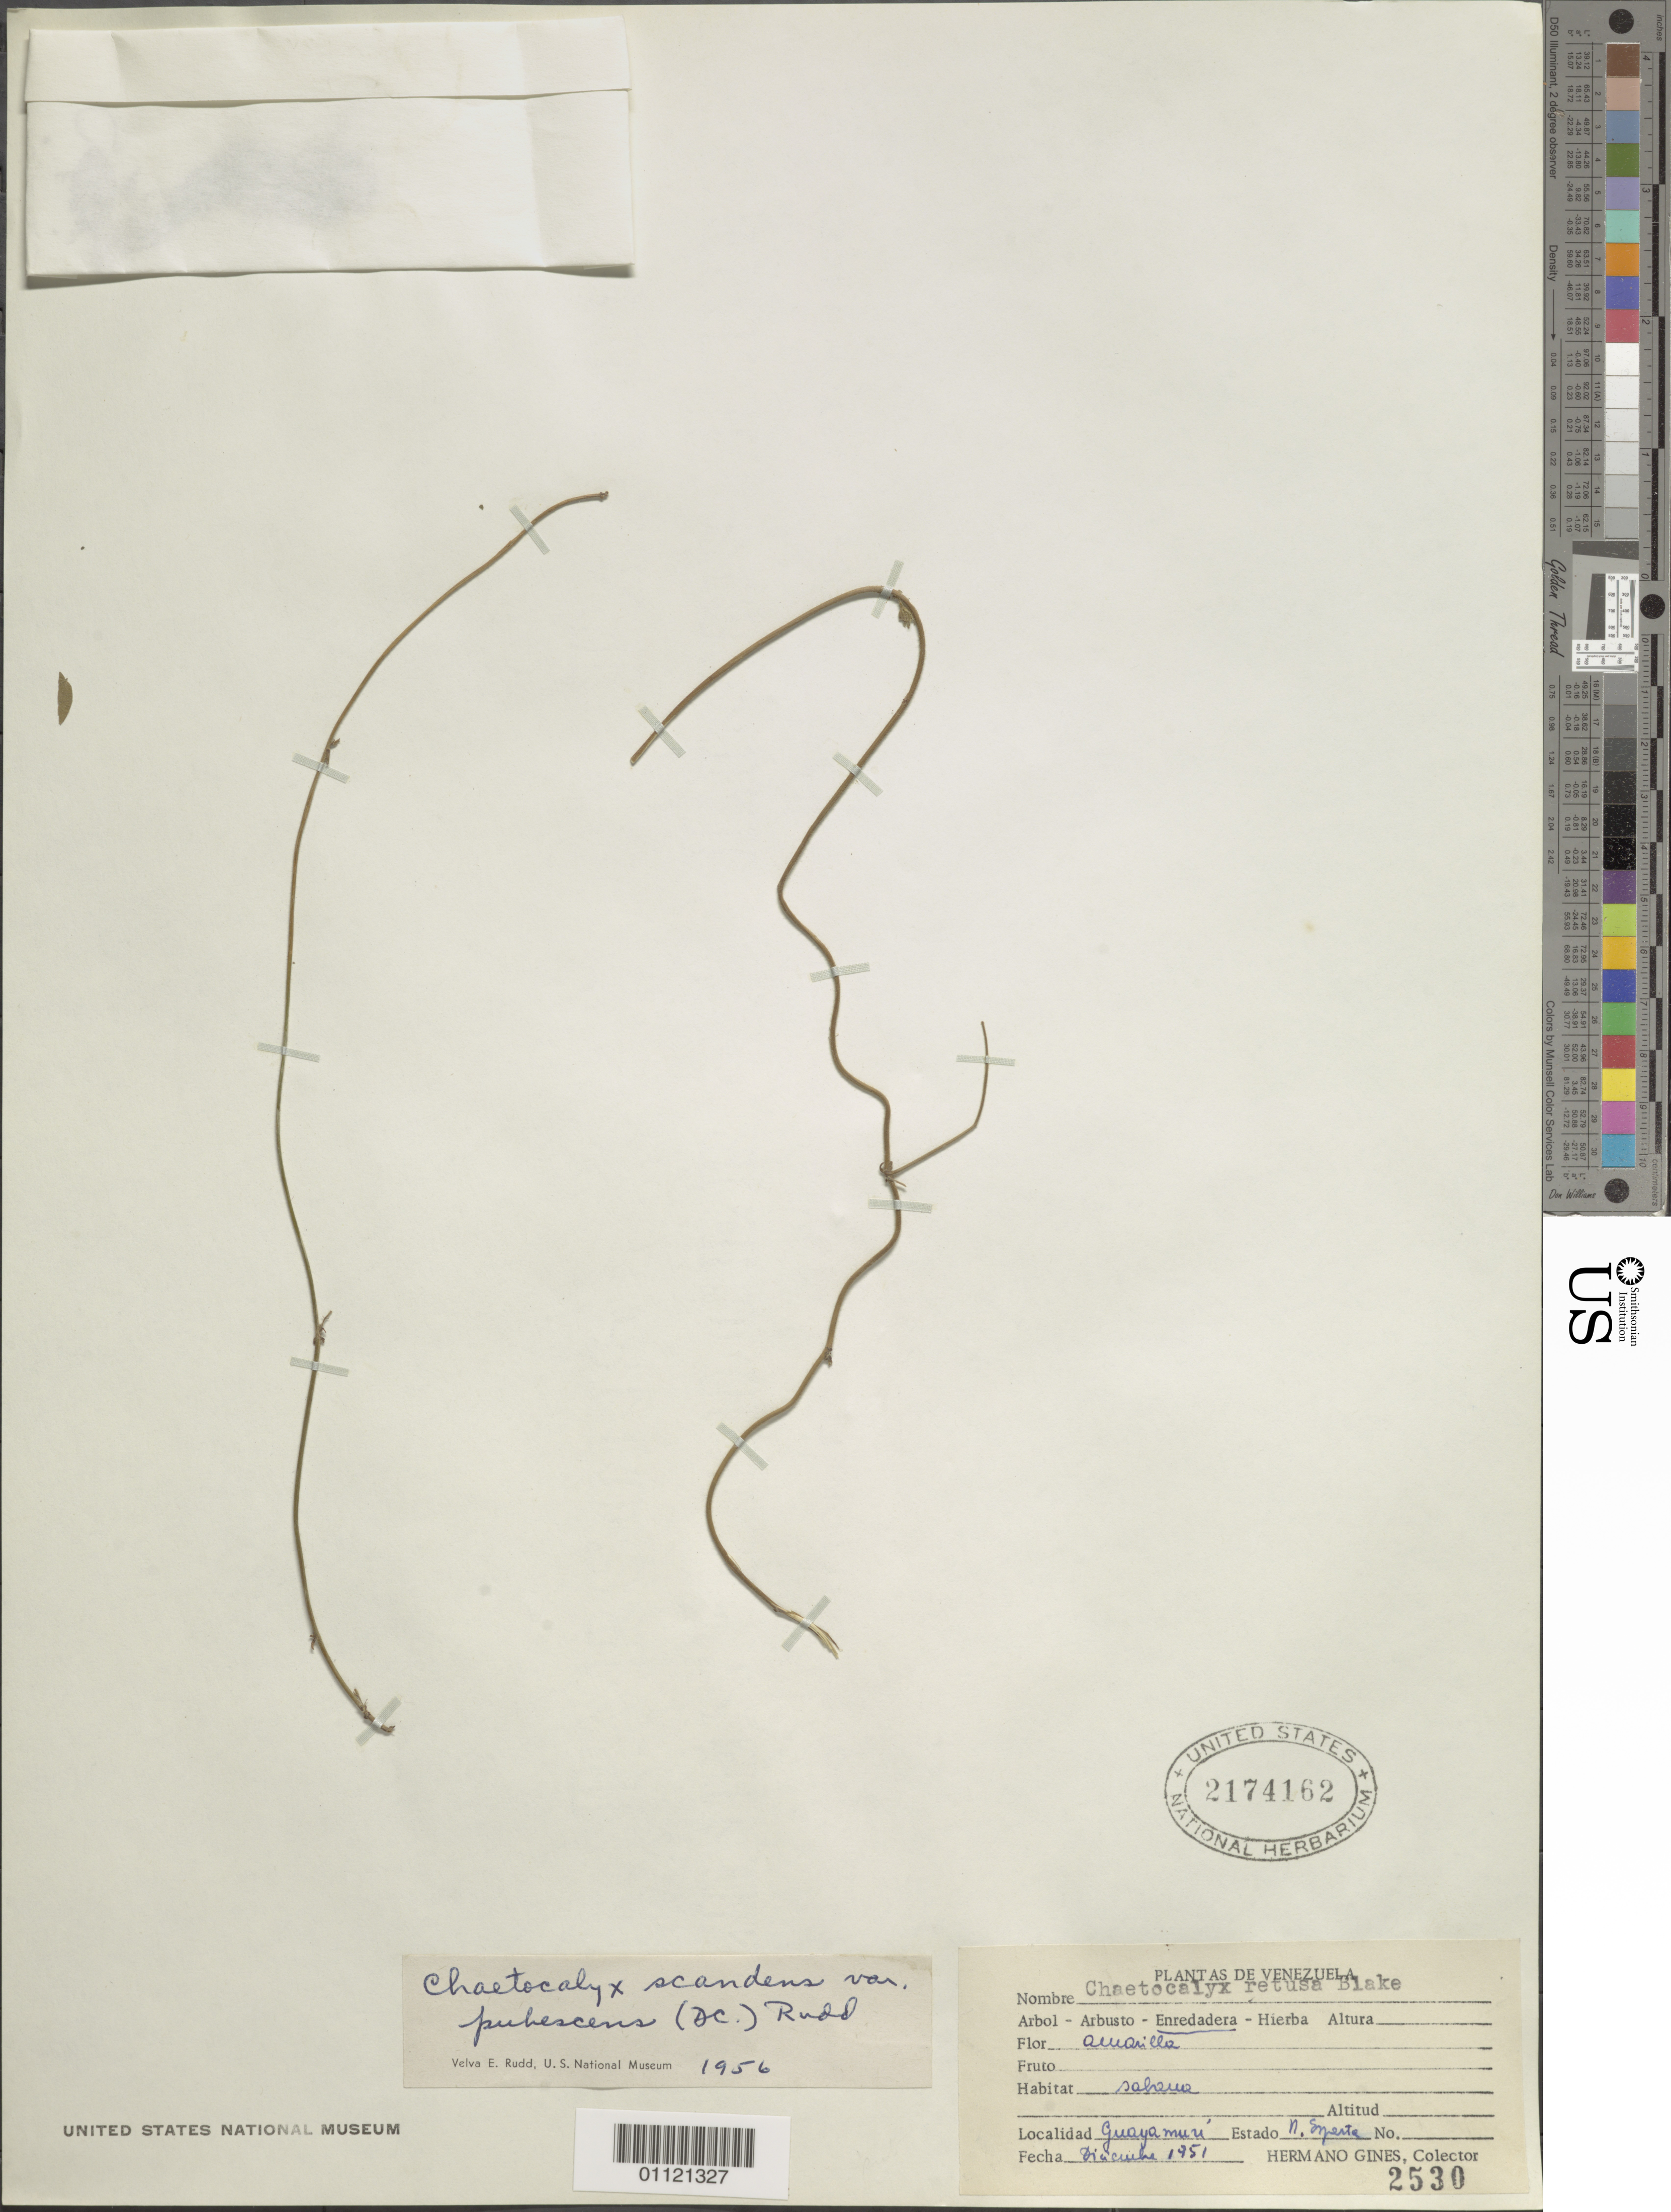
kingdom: Plantae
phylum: Tracheophyta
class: Magnoliopsida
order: Fabales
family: Fabaceae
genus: Chaetocalyx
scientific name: Chaetocalyx scandens var. pubescens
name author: (DC.) Rudd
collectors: Bro. Gines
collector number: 2530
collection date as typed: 01 Dec 1951 to 31 Dec 1951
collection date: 1951-12-01/1951-12-31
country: Venezuela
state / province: Nueva Esparta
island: Margarita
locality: Guayamuri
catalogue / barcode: US 2174162